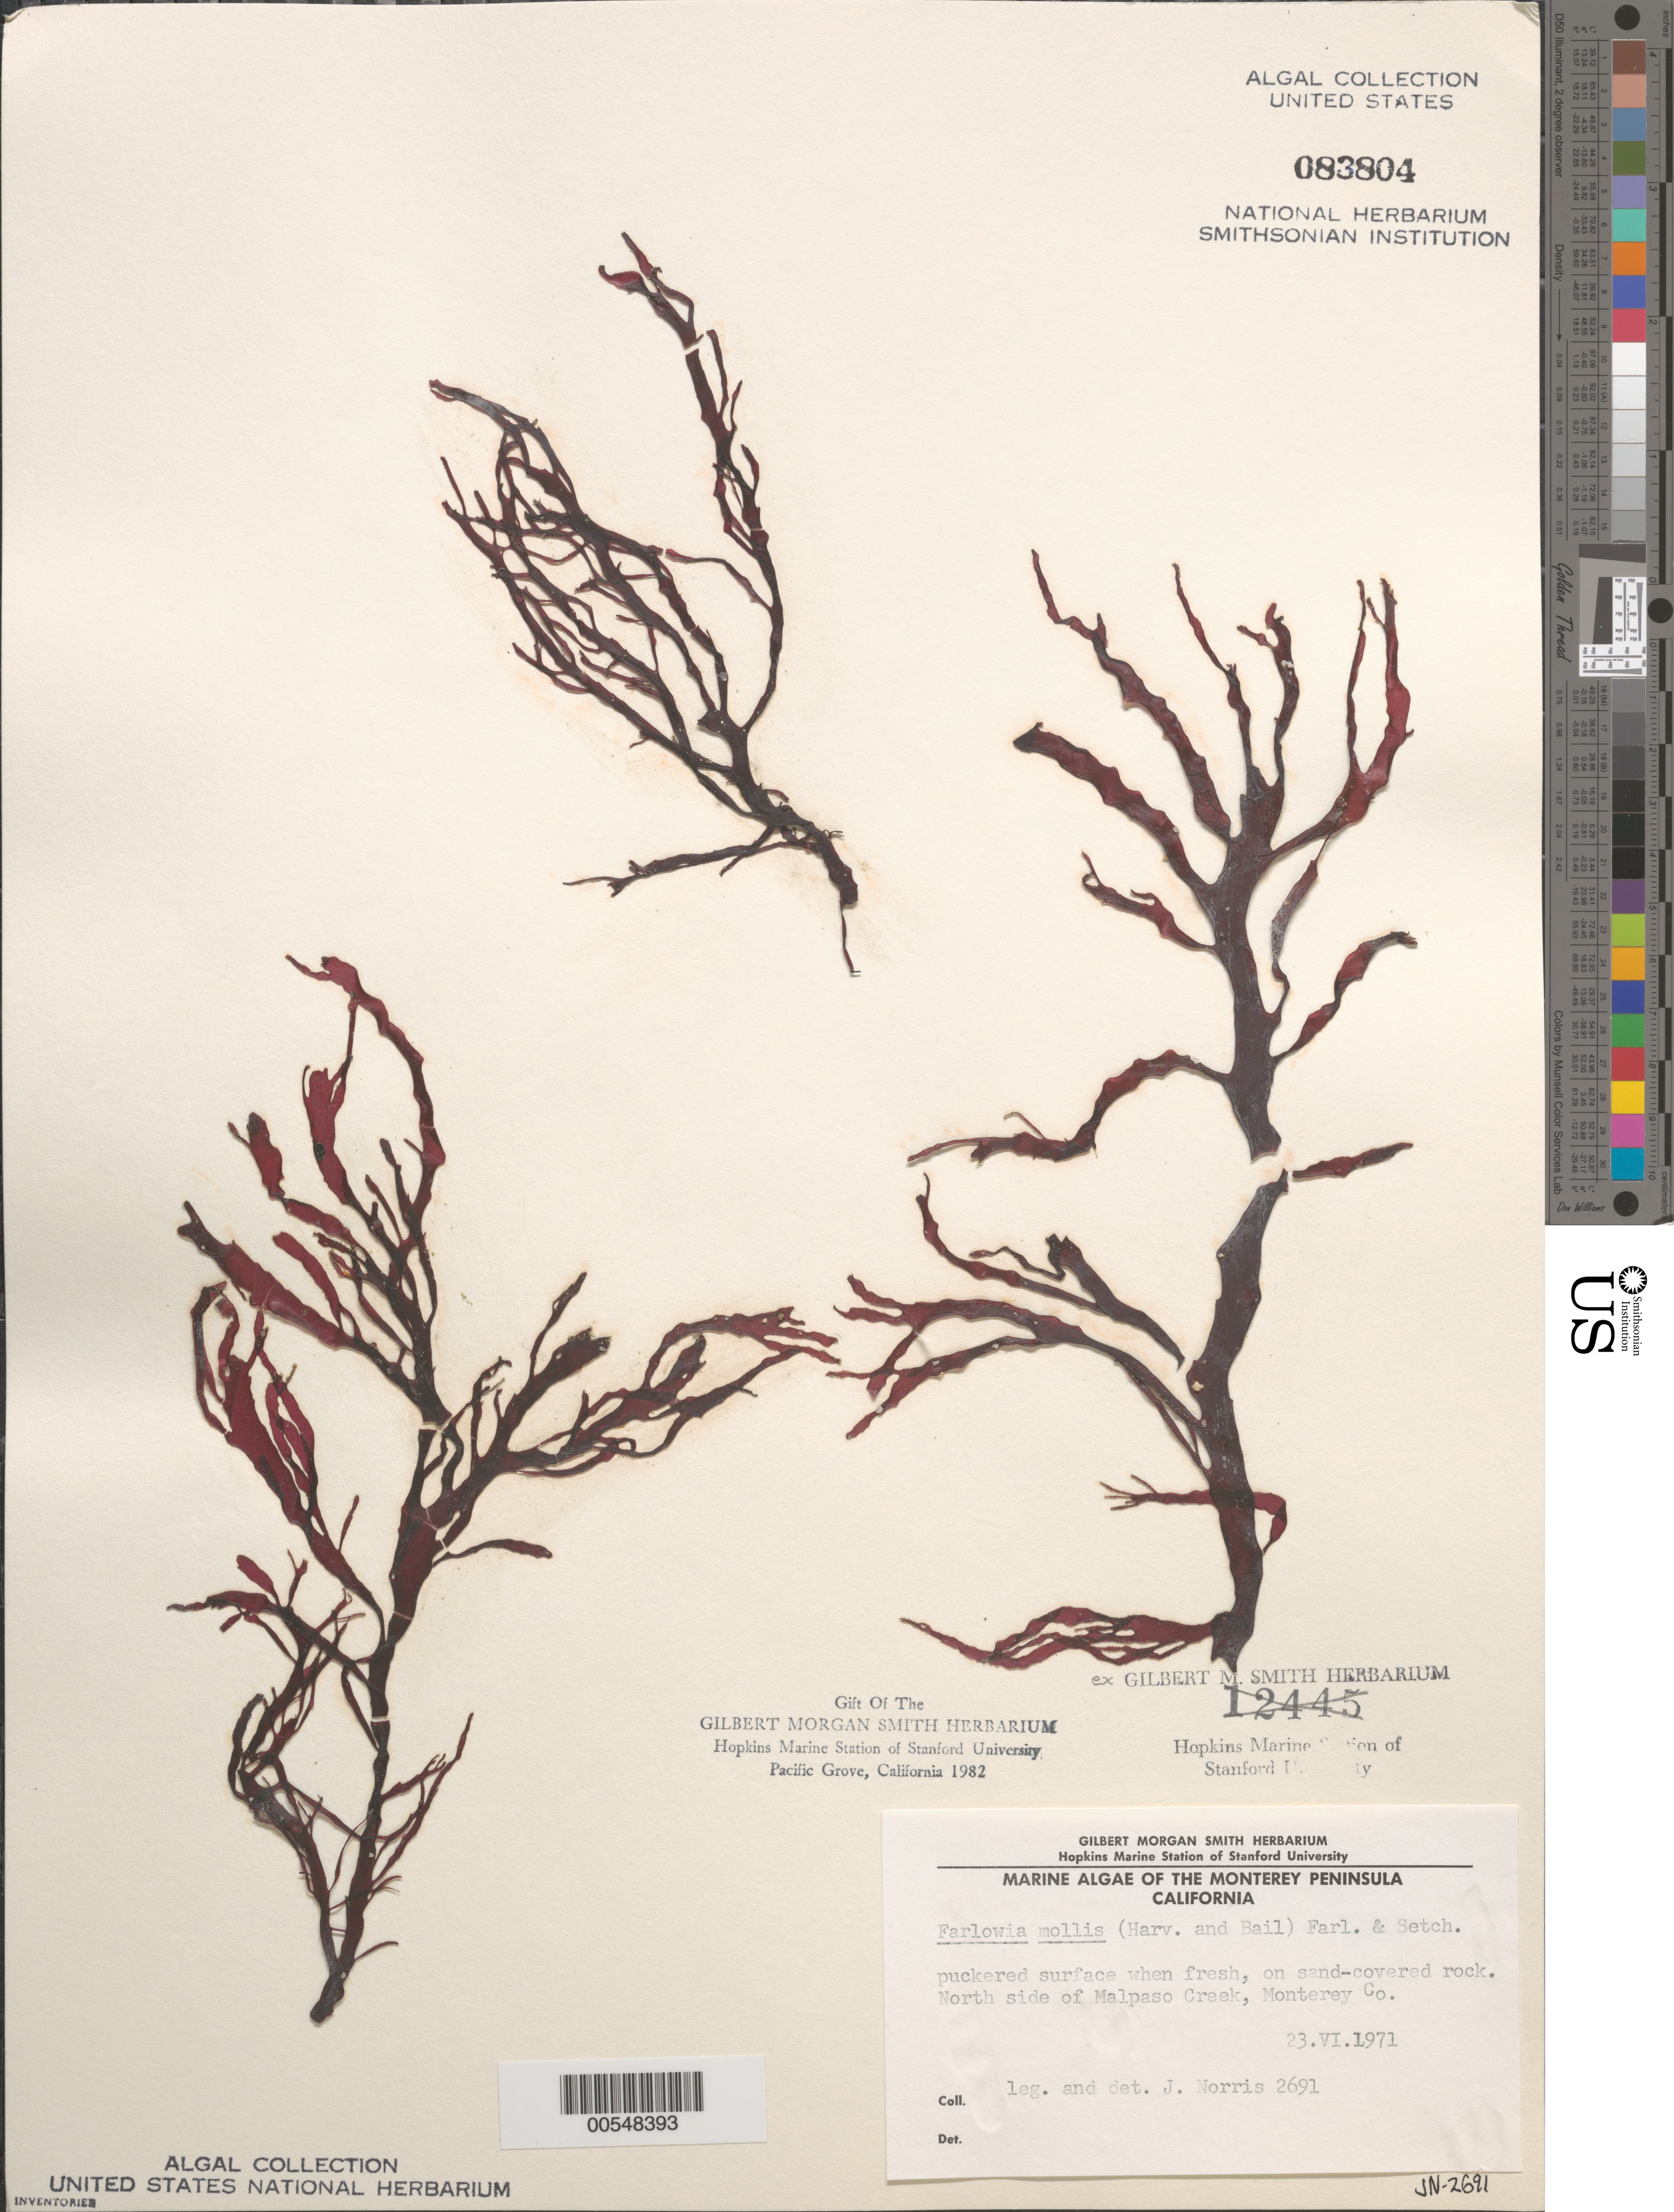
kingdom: Plantae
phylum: Rhodophyta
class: Florideophyceae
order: Gigartinales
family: Dumontiaceae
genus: Farlowia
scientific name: Farlowia mollis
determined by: Norris, James N.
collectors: J. N. Norris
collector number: JN-2691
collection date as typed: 23 Jun 1971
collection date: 1971-06-23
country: United States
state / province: California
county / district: Monterey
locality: Malpaso Creek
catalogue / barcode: US 83804